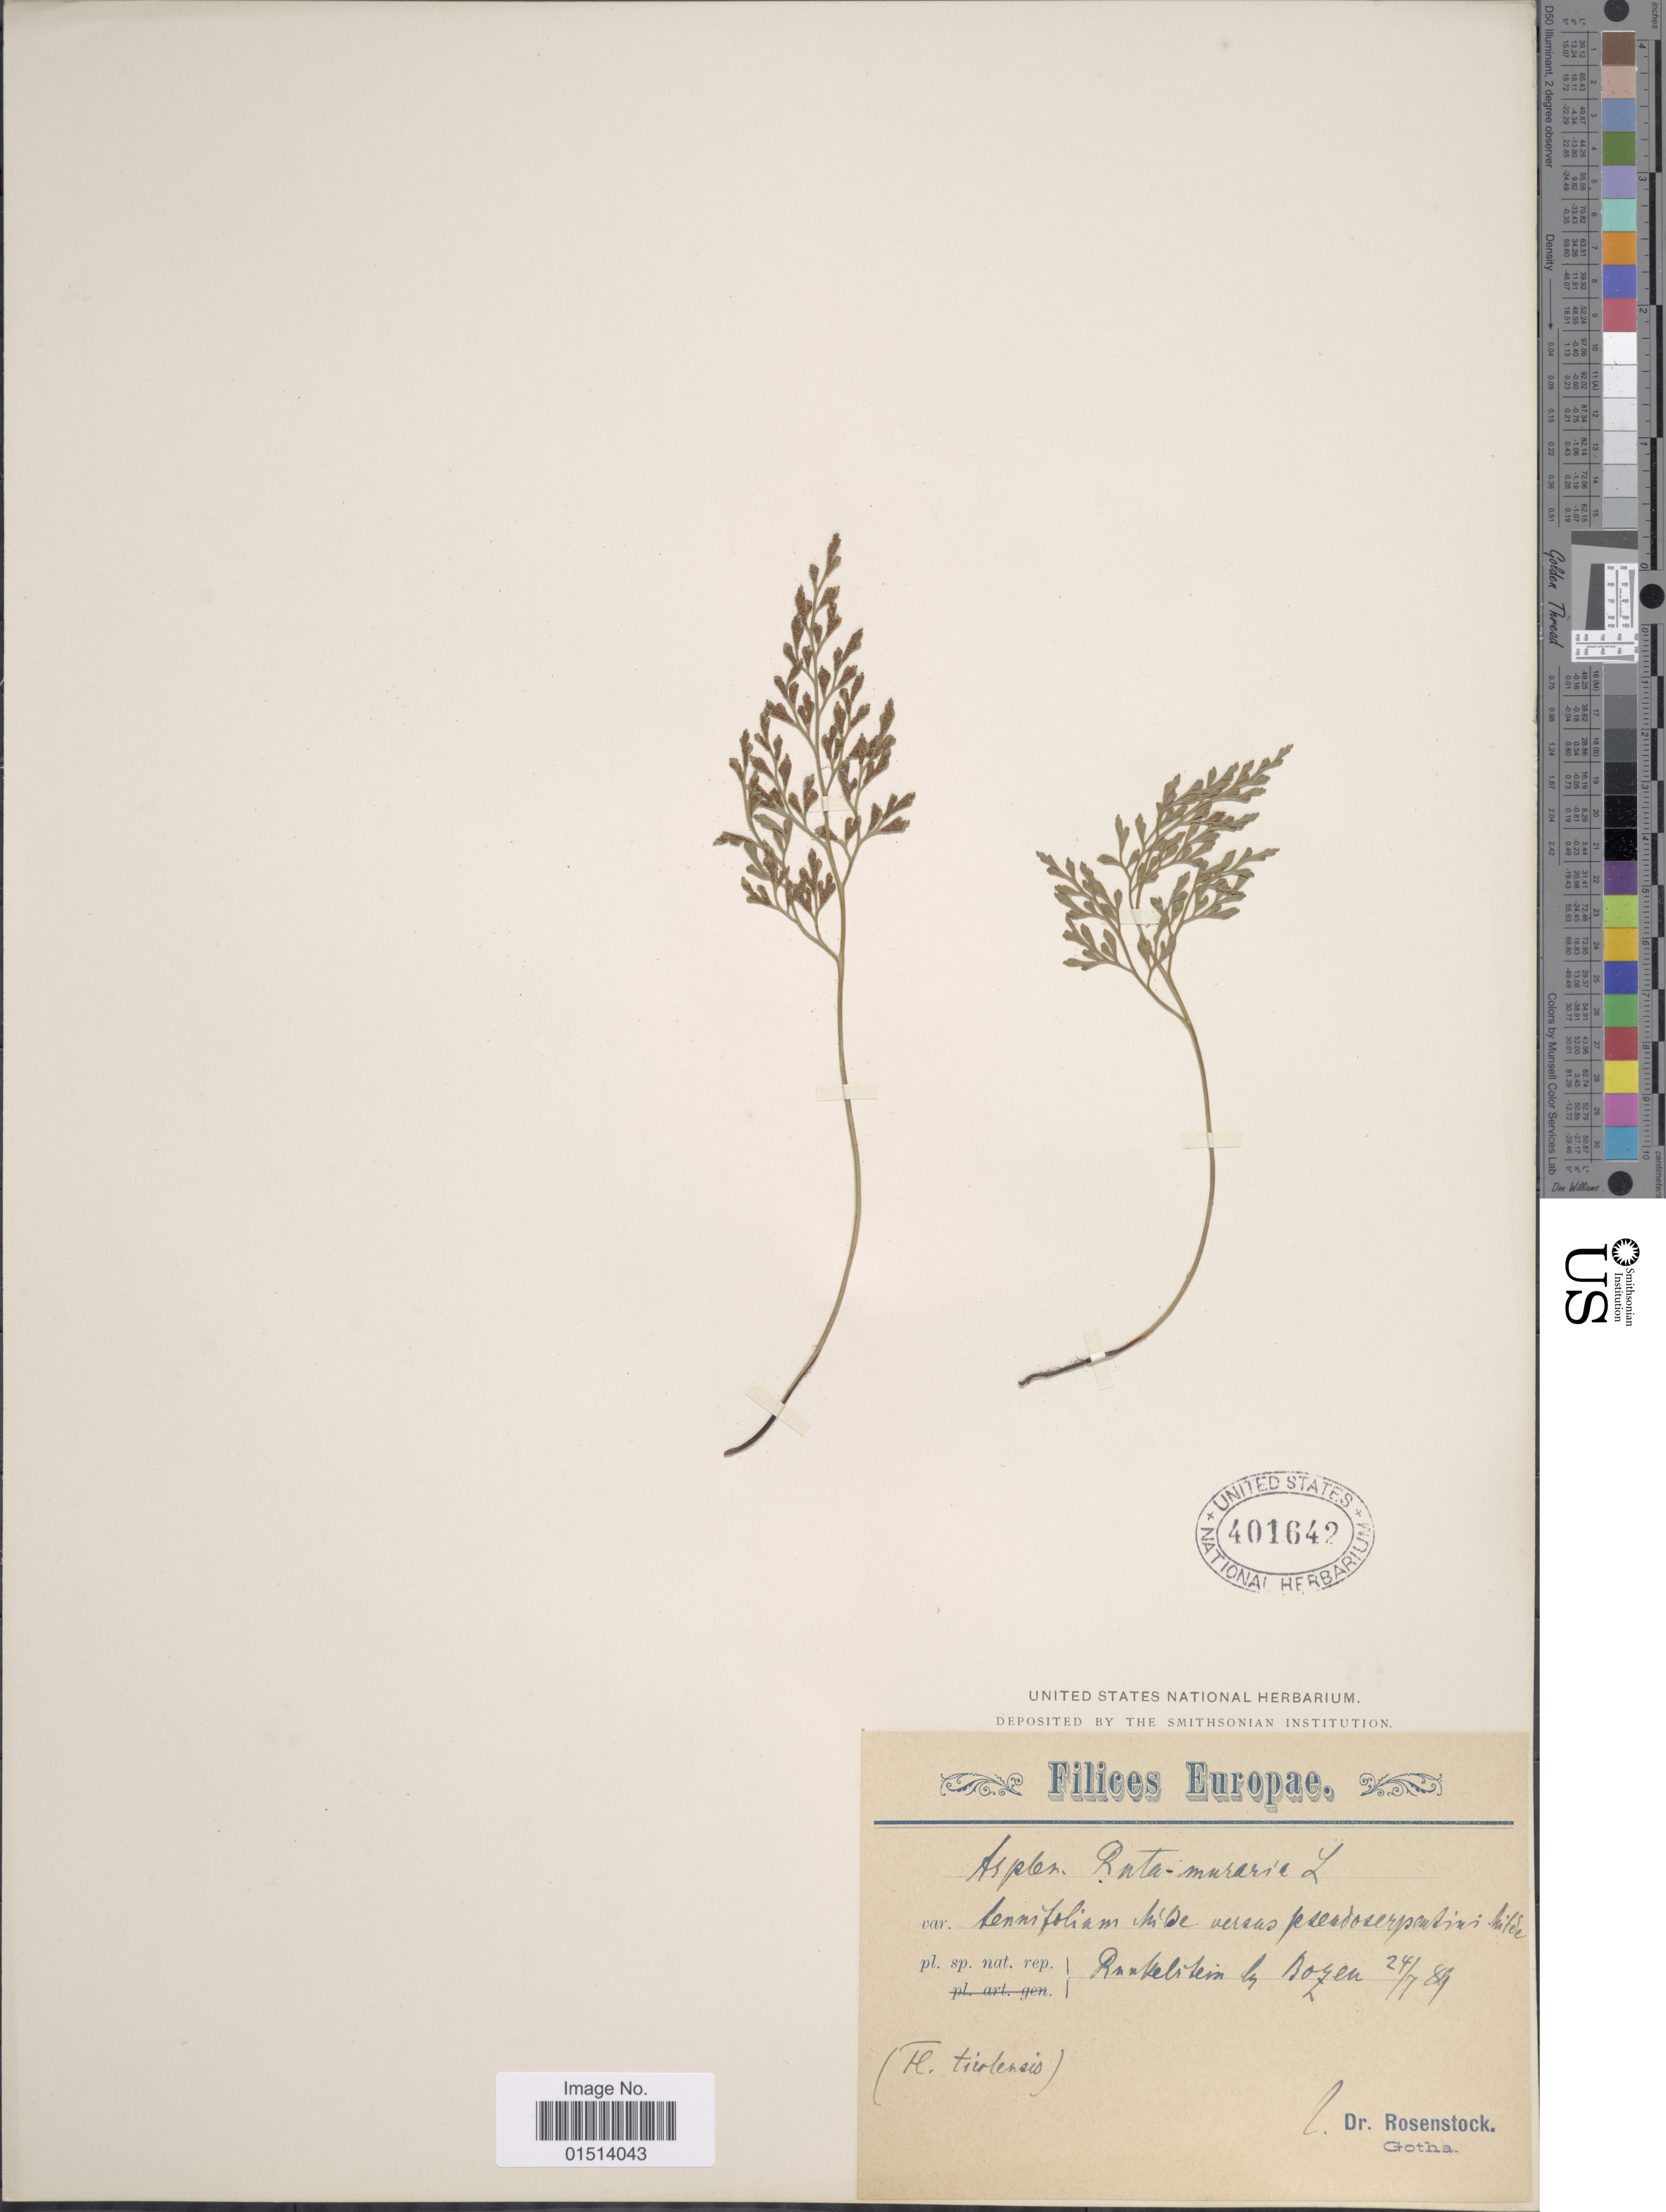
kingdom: Plantae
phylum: Tracheophyta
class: Polypodiopsida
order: Polypodiales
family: Aspleniaceae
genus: Asplenium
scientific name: Asplenium ruta-muraria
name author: L.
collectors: E. Rosenstock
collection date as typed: Transcribed d/m/y: 27/7/89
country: Austria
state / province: Tirol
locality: Europea, Rankelstein le Bozen, (Fl. Tirolensis)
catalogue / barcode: US 401642